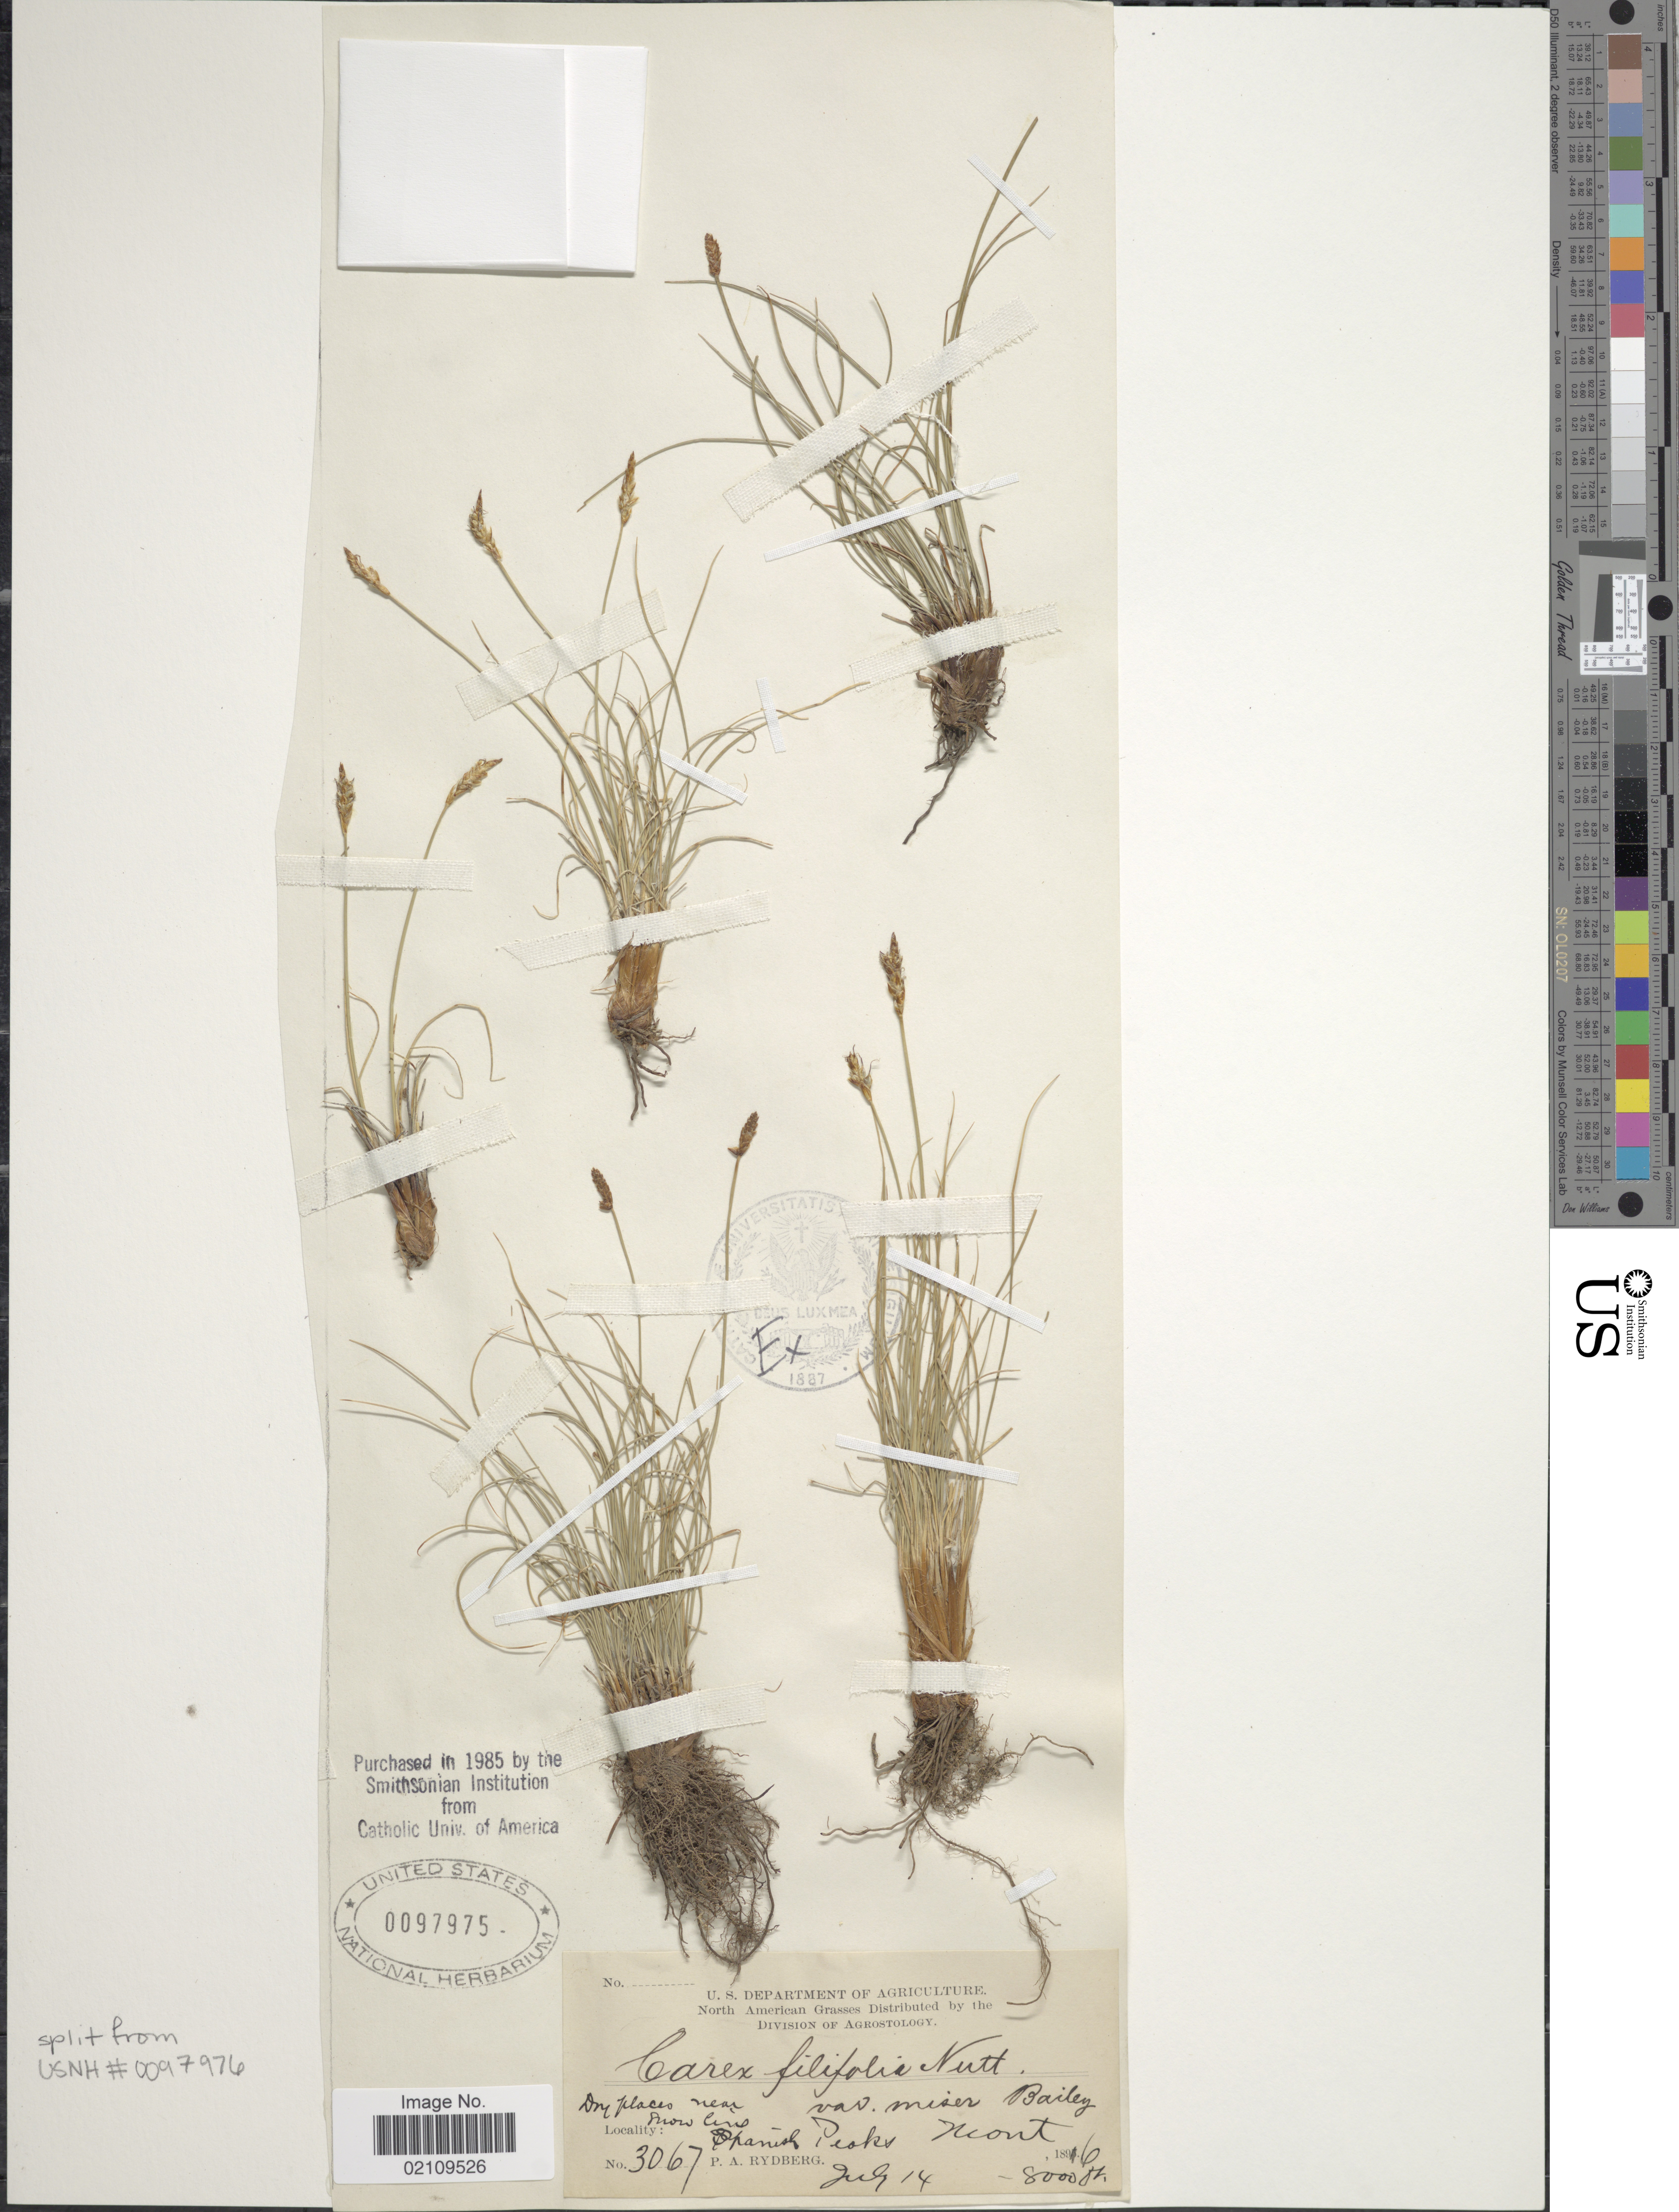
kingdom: Plantae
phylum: Tracheophyta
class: Liliopsida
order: Poales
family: Cyperaceae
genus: Carex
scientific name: Carex filifolia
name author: Nutt.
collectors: P. A. Rydberg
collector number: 3067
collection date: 1896-07-14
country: United States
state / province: Montana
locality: Dry places near Snow Line, Spanish Peaks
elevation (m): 2438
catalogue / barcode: US 97975